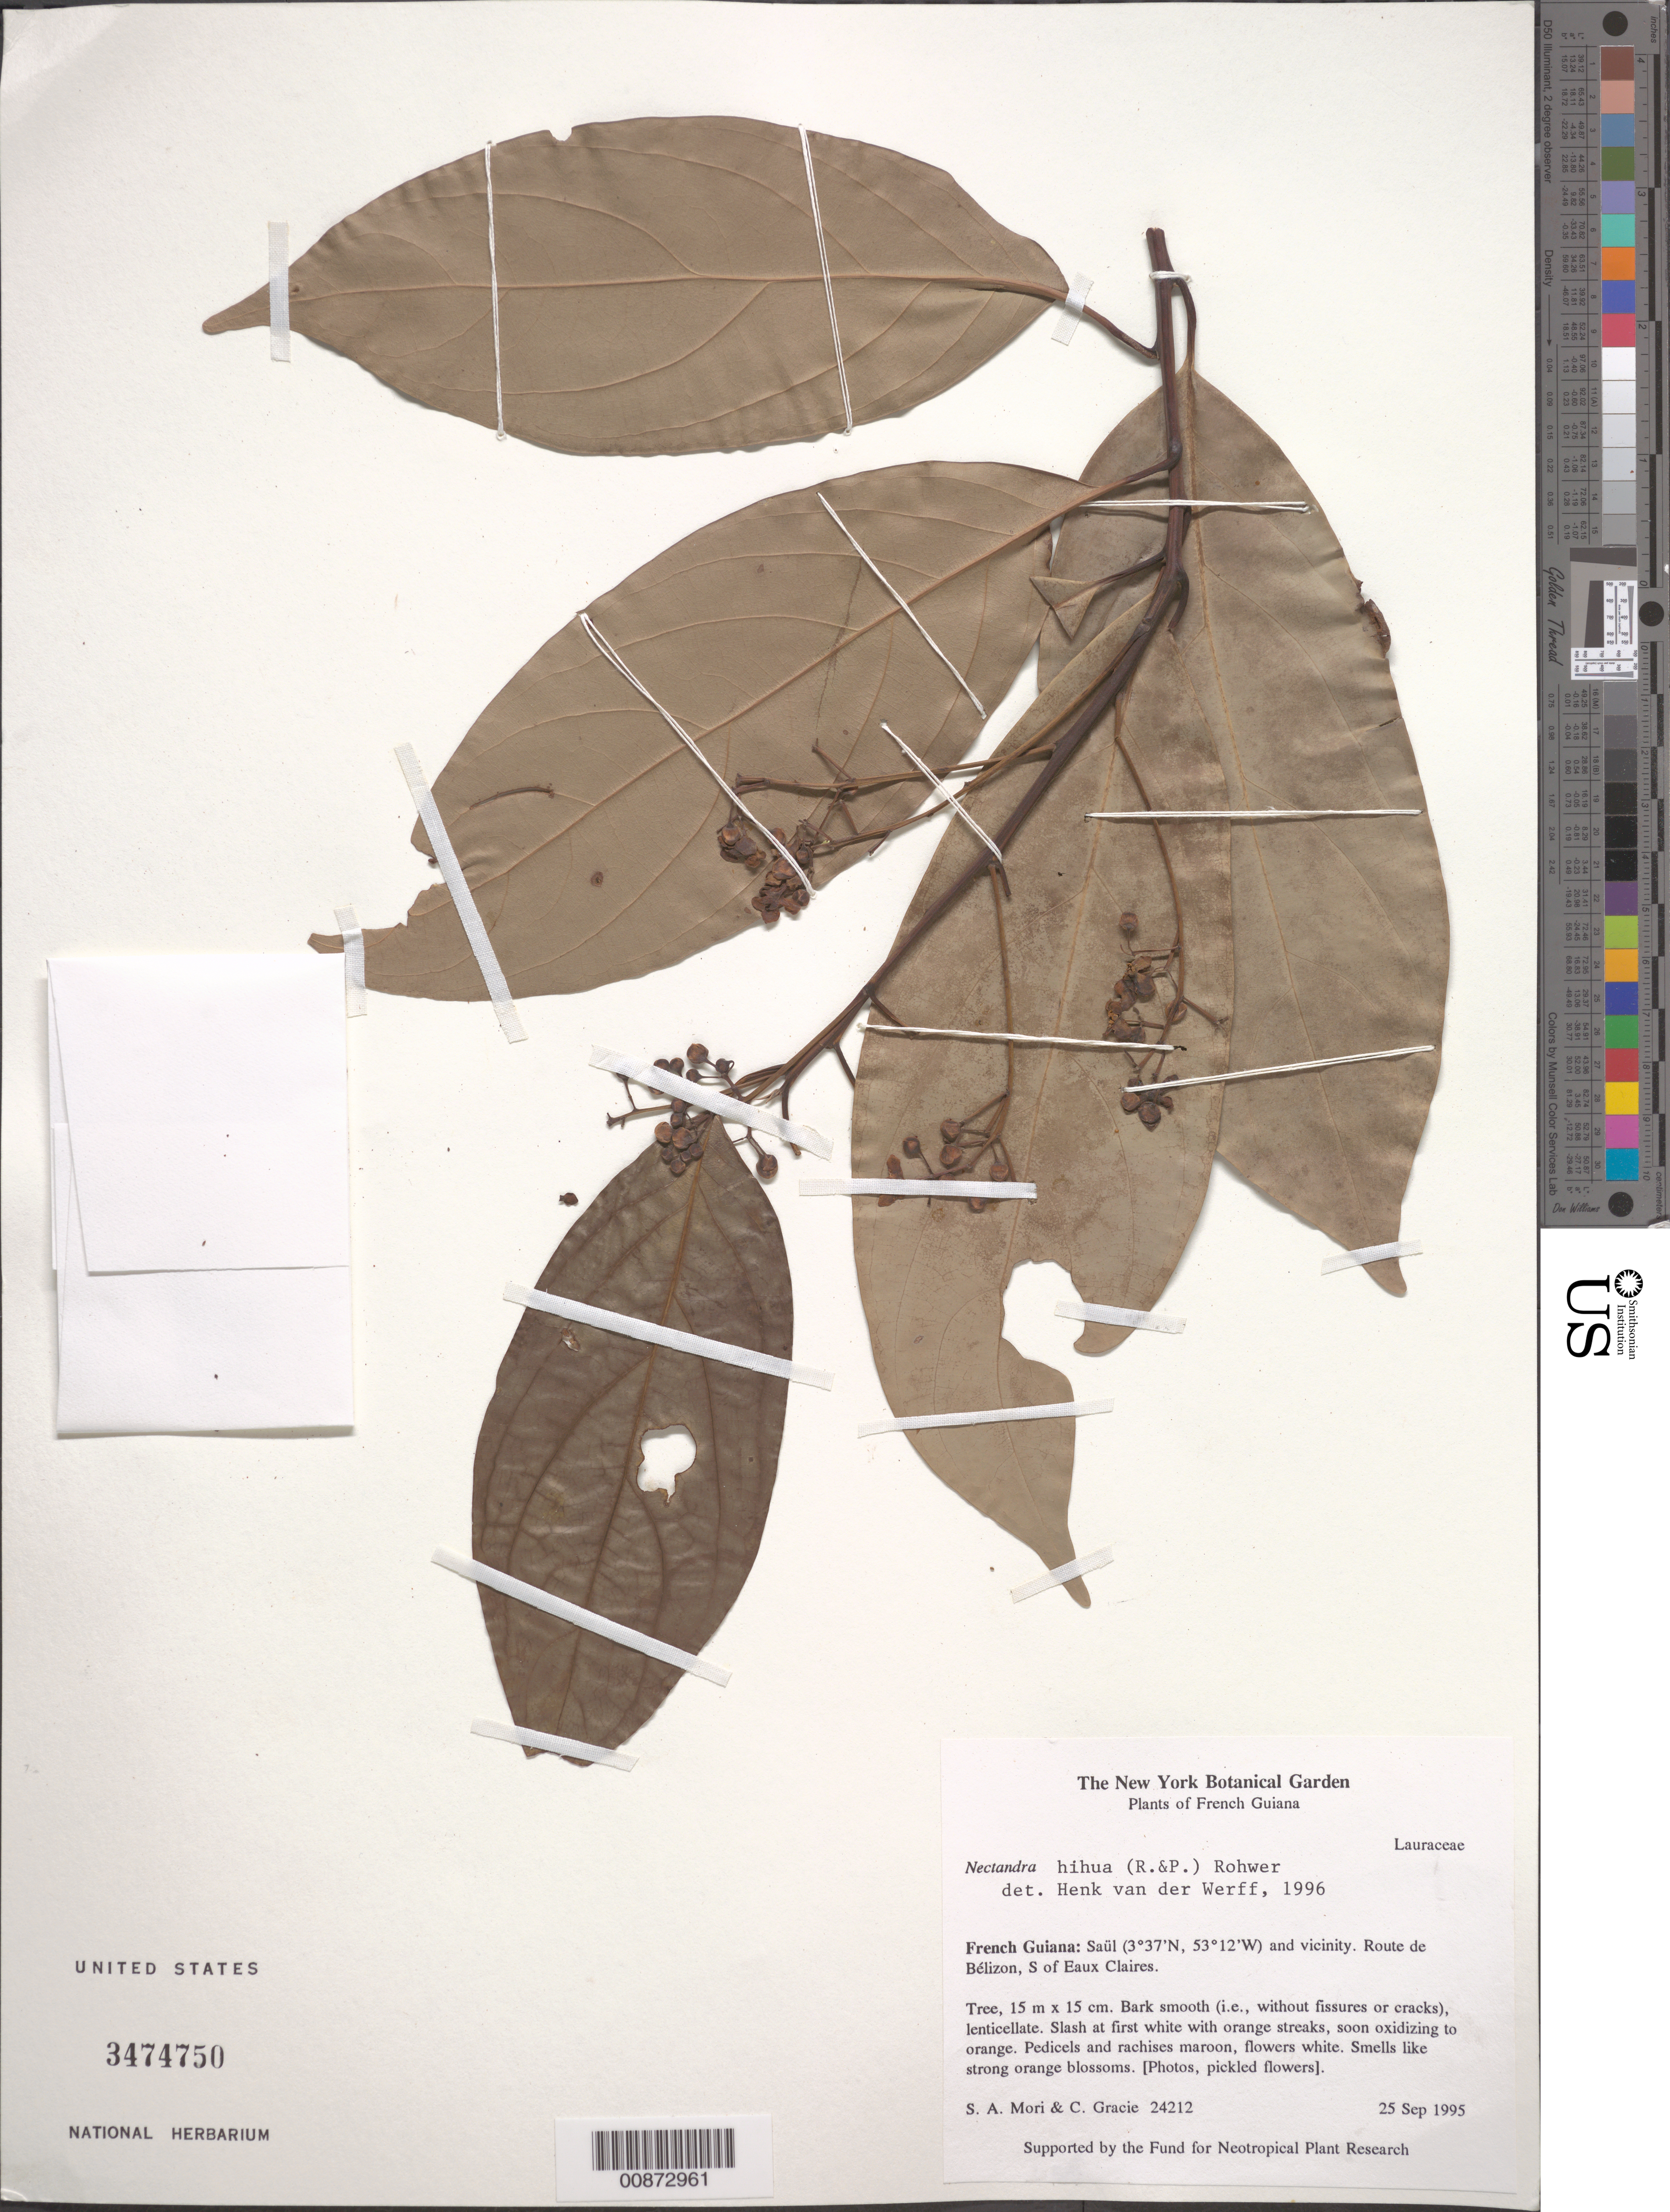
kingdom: Plantae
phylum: Tracheophyta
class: Magnoliopsida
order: Laurales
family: Lauraceae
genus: Nectandra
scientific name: Nectandra hihua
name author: (Ruiz & Pav.) Rohwer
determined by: van der Werff, H., (MO), Missouri Botanical Garden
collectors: S. Mori & C. A. Gracie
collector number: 24212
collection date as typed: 25-Sep-95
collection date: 1995-09-25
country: French Guiana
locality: Saül, route de Bélizon; S of Eaux Claires, S of Eaux Claires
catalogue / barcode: US 3474750